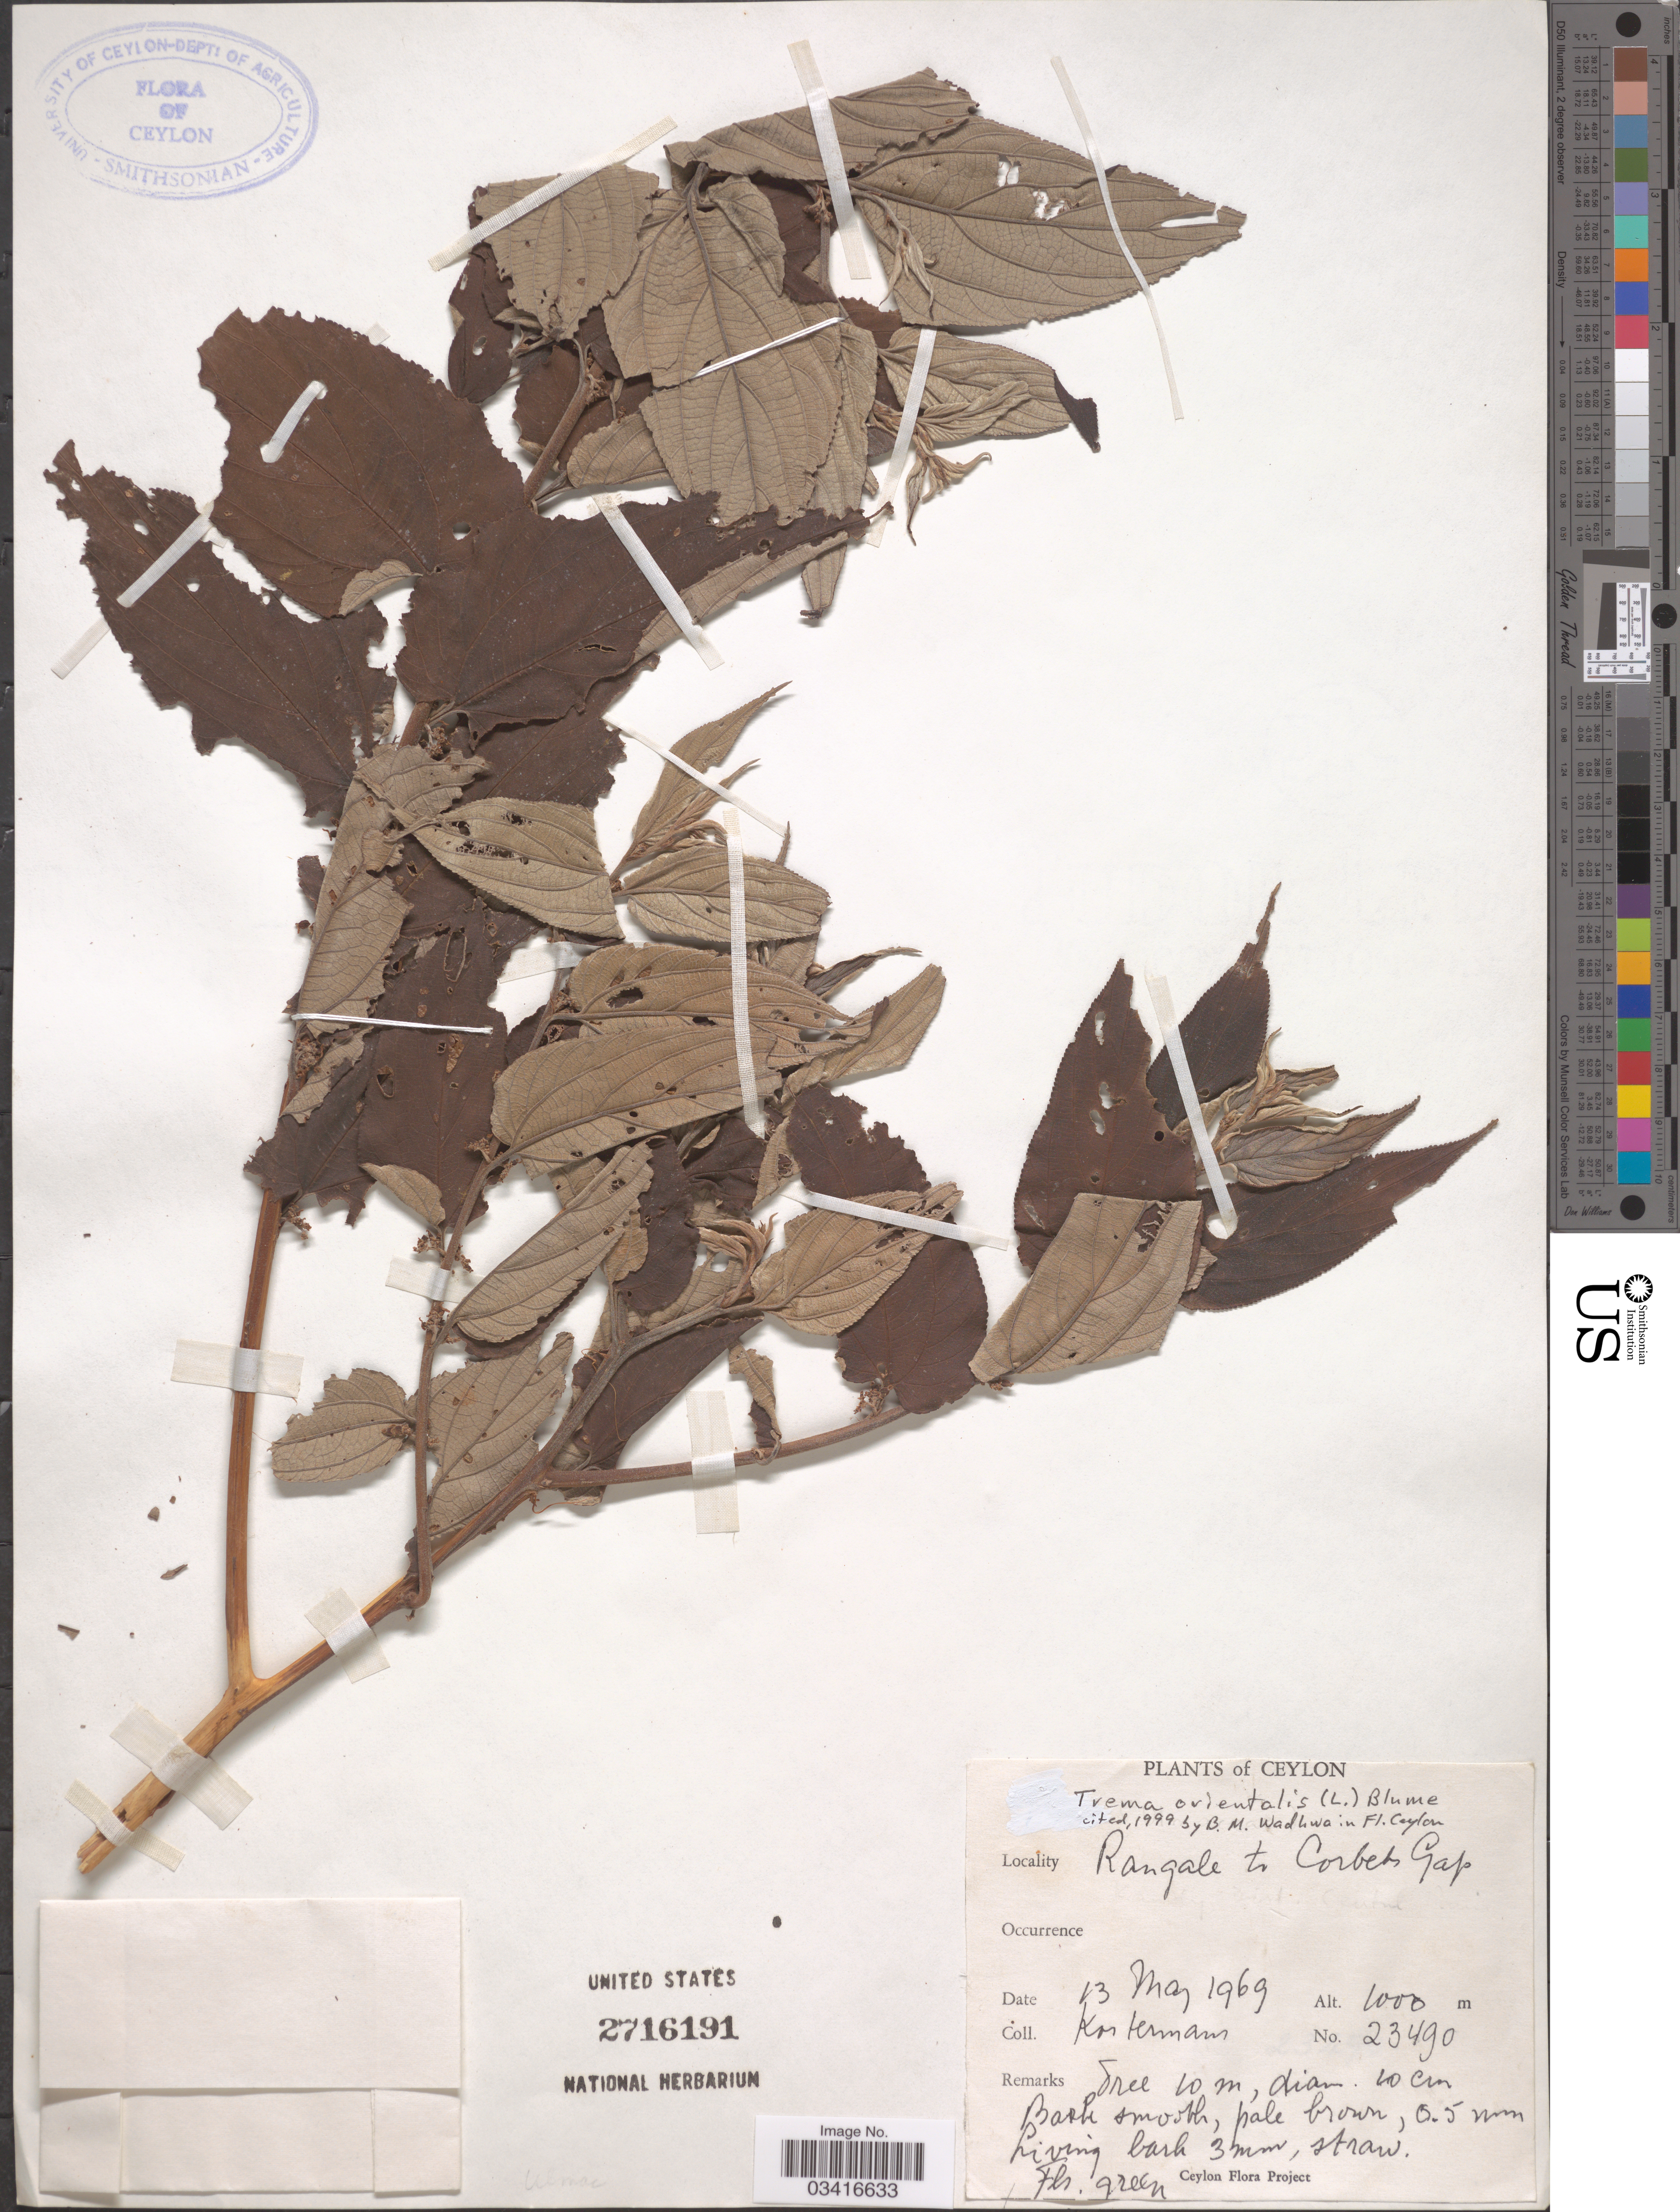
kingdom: Plantae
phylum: Tracheophyta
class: Magnoliopsida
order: Rosales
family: Cannabaceae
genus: Trema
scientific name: Trema orientale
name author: (L.) Blume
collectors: Kostermans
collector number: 23490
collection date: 1969-05-13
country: Sri Lanka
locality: Ceylon. Rangale to Corbets Gap.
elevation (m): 1000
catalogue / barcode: US 2716191